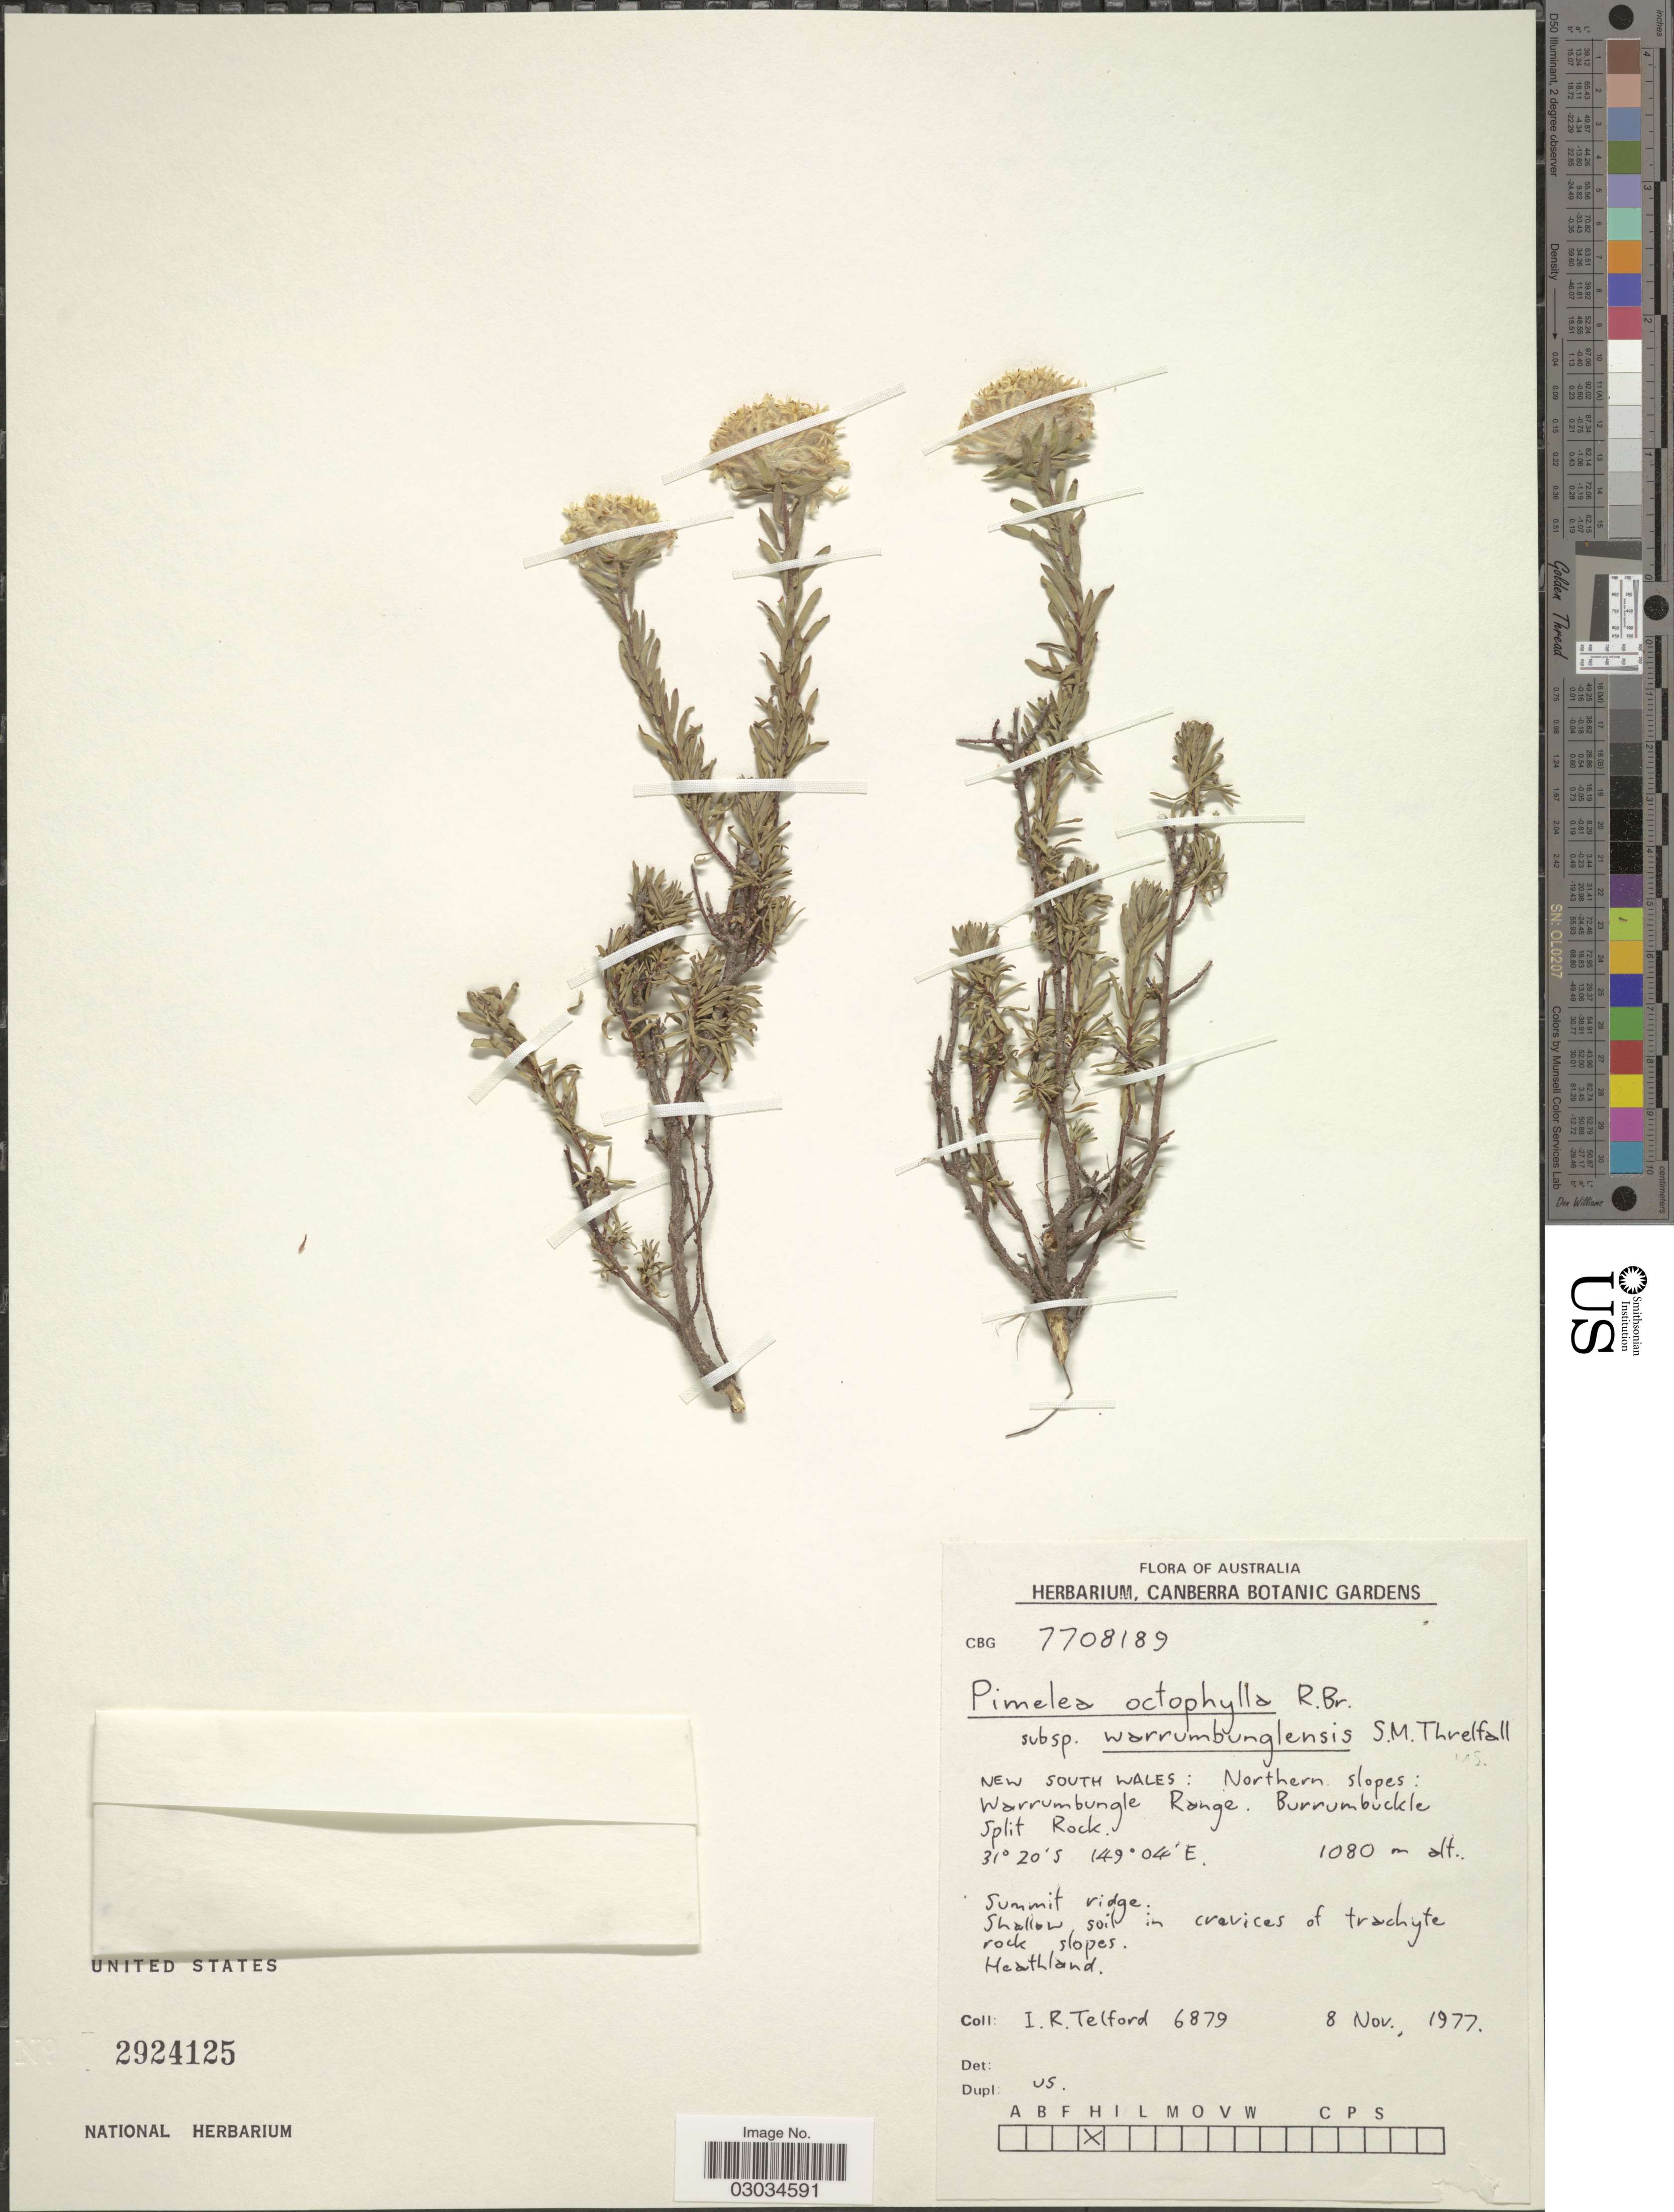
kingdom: Plantae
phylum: Tracheophyta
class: Magnoliopsida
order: Malvales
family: Thymelaeaceae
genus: Pimelea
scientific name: Pimelea octophylla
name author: R. Br.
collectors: I. R. Telford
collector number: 6879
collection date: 1977-11-08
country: Australia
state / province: New South Wales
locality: Northern slopes: Warrumbungle Range. Burrumbuckle Split Rock.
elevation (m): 1080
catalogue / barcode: US 2924125